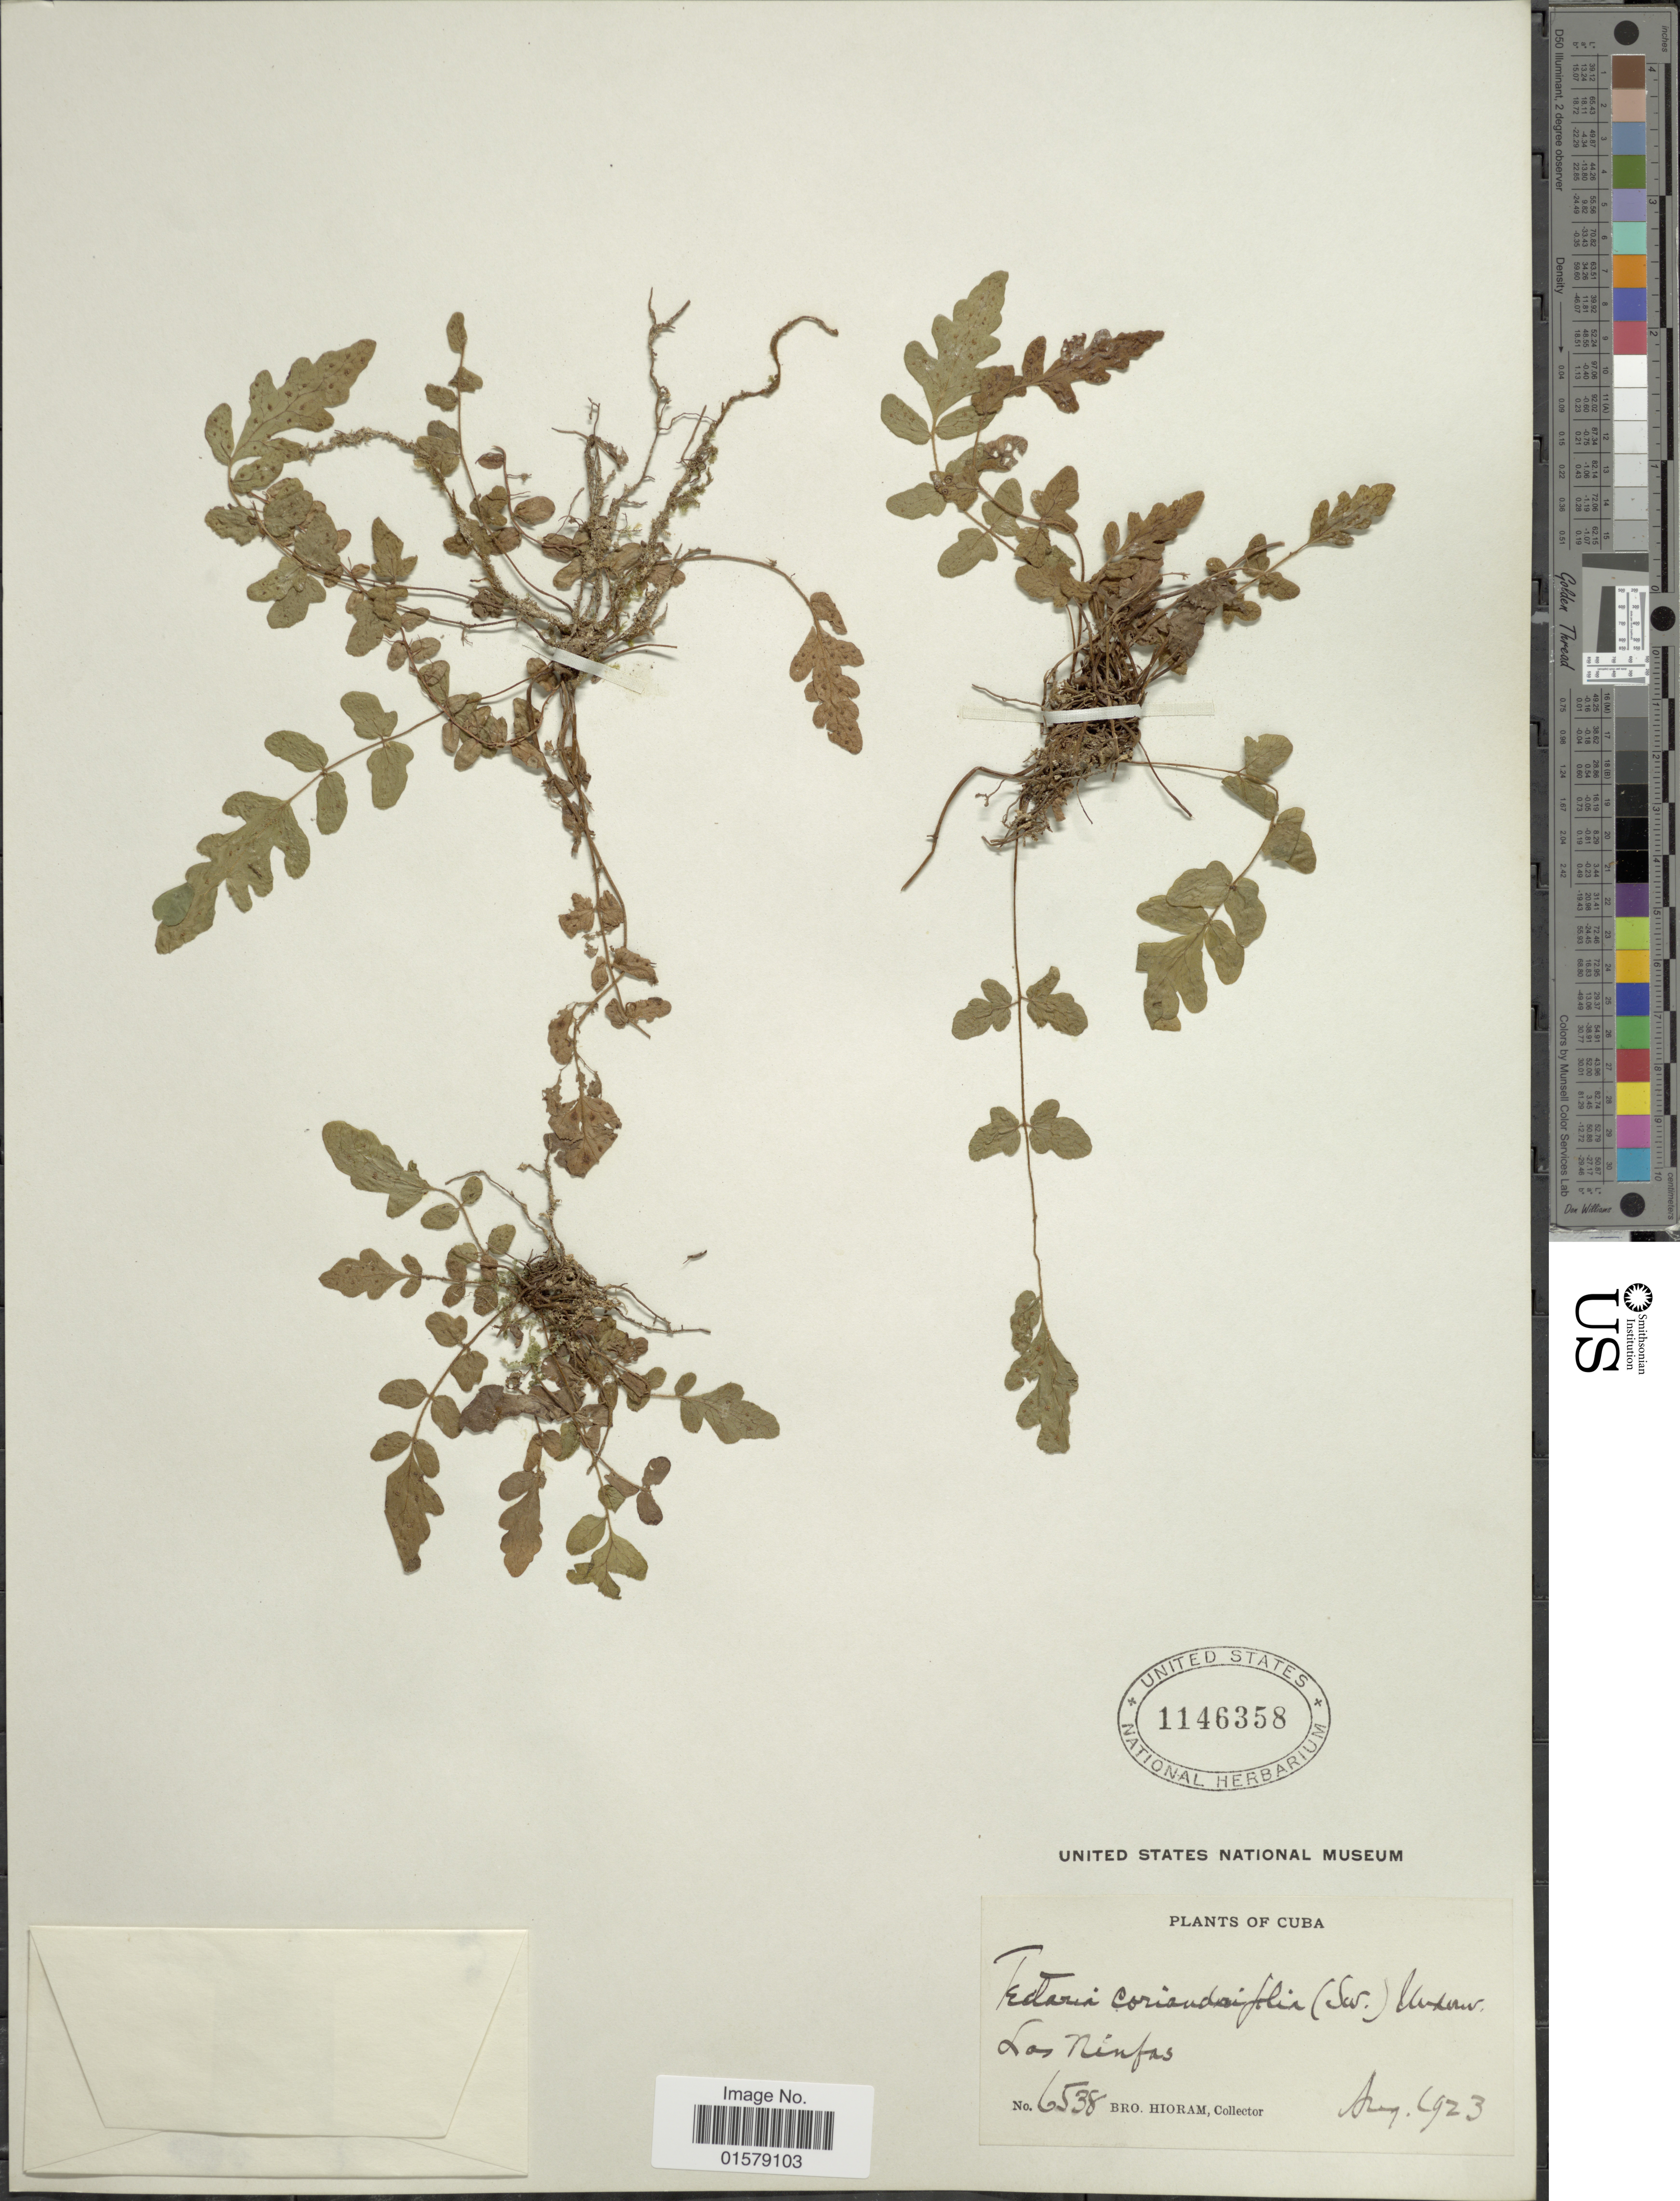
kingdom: Plantae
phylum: Tracheophyta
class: Polypodiopsida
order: Polypodiales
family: Tectariaceae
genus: Tectaria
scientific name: Tectaria coriandrifolia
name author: Underw.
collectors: Bro. Hioram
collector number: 6538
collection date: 1923-08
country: Cuba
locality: Las Ninfas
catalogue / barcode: US 1146358